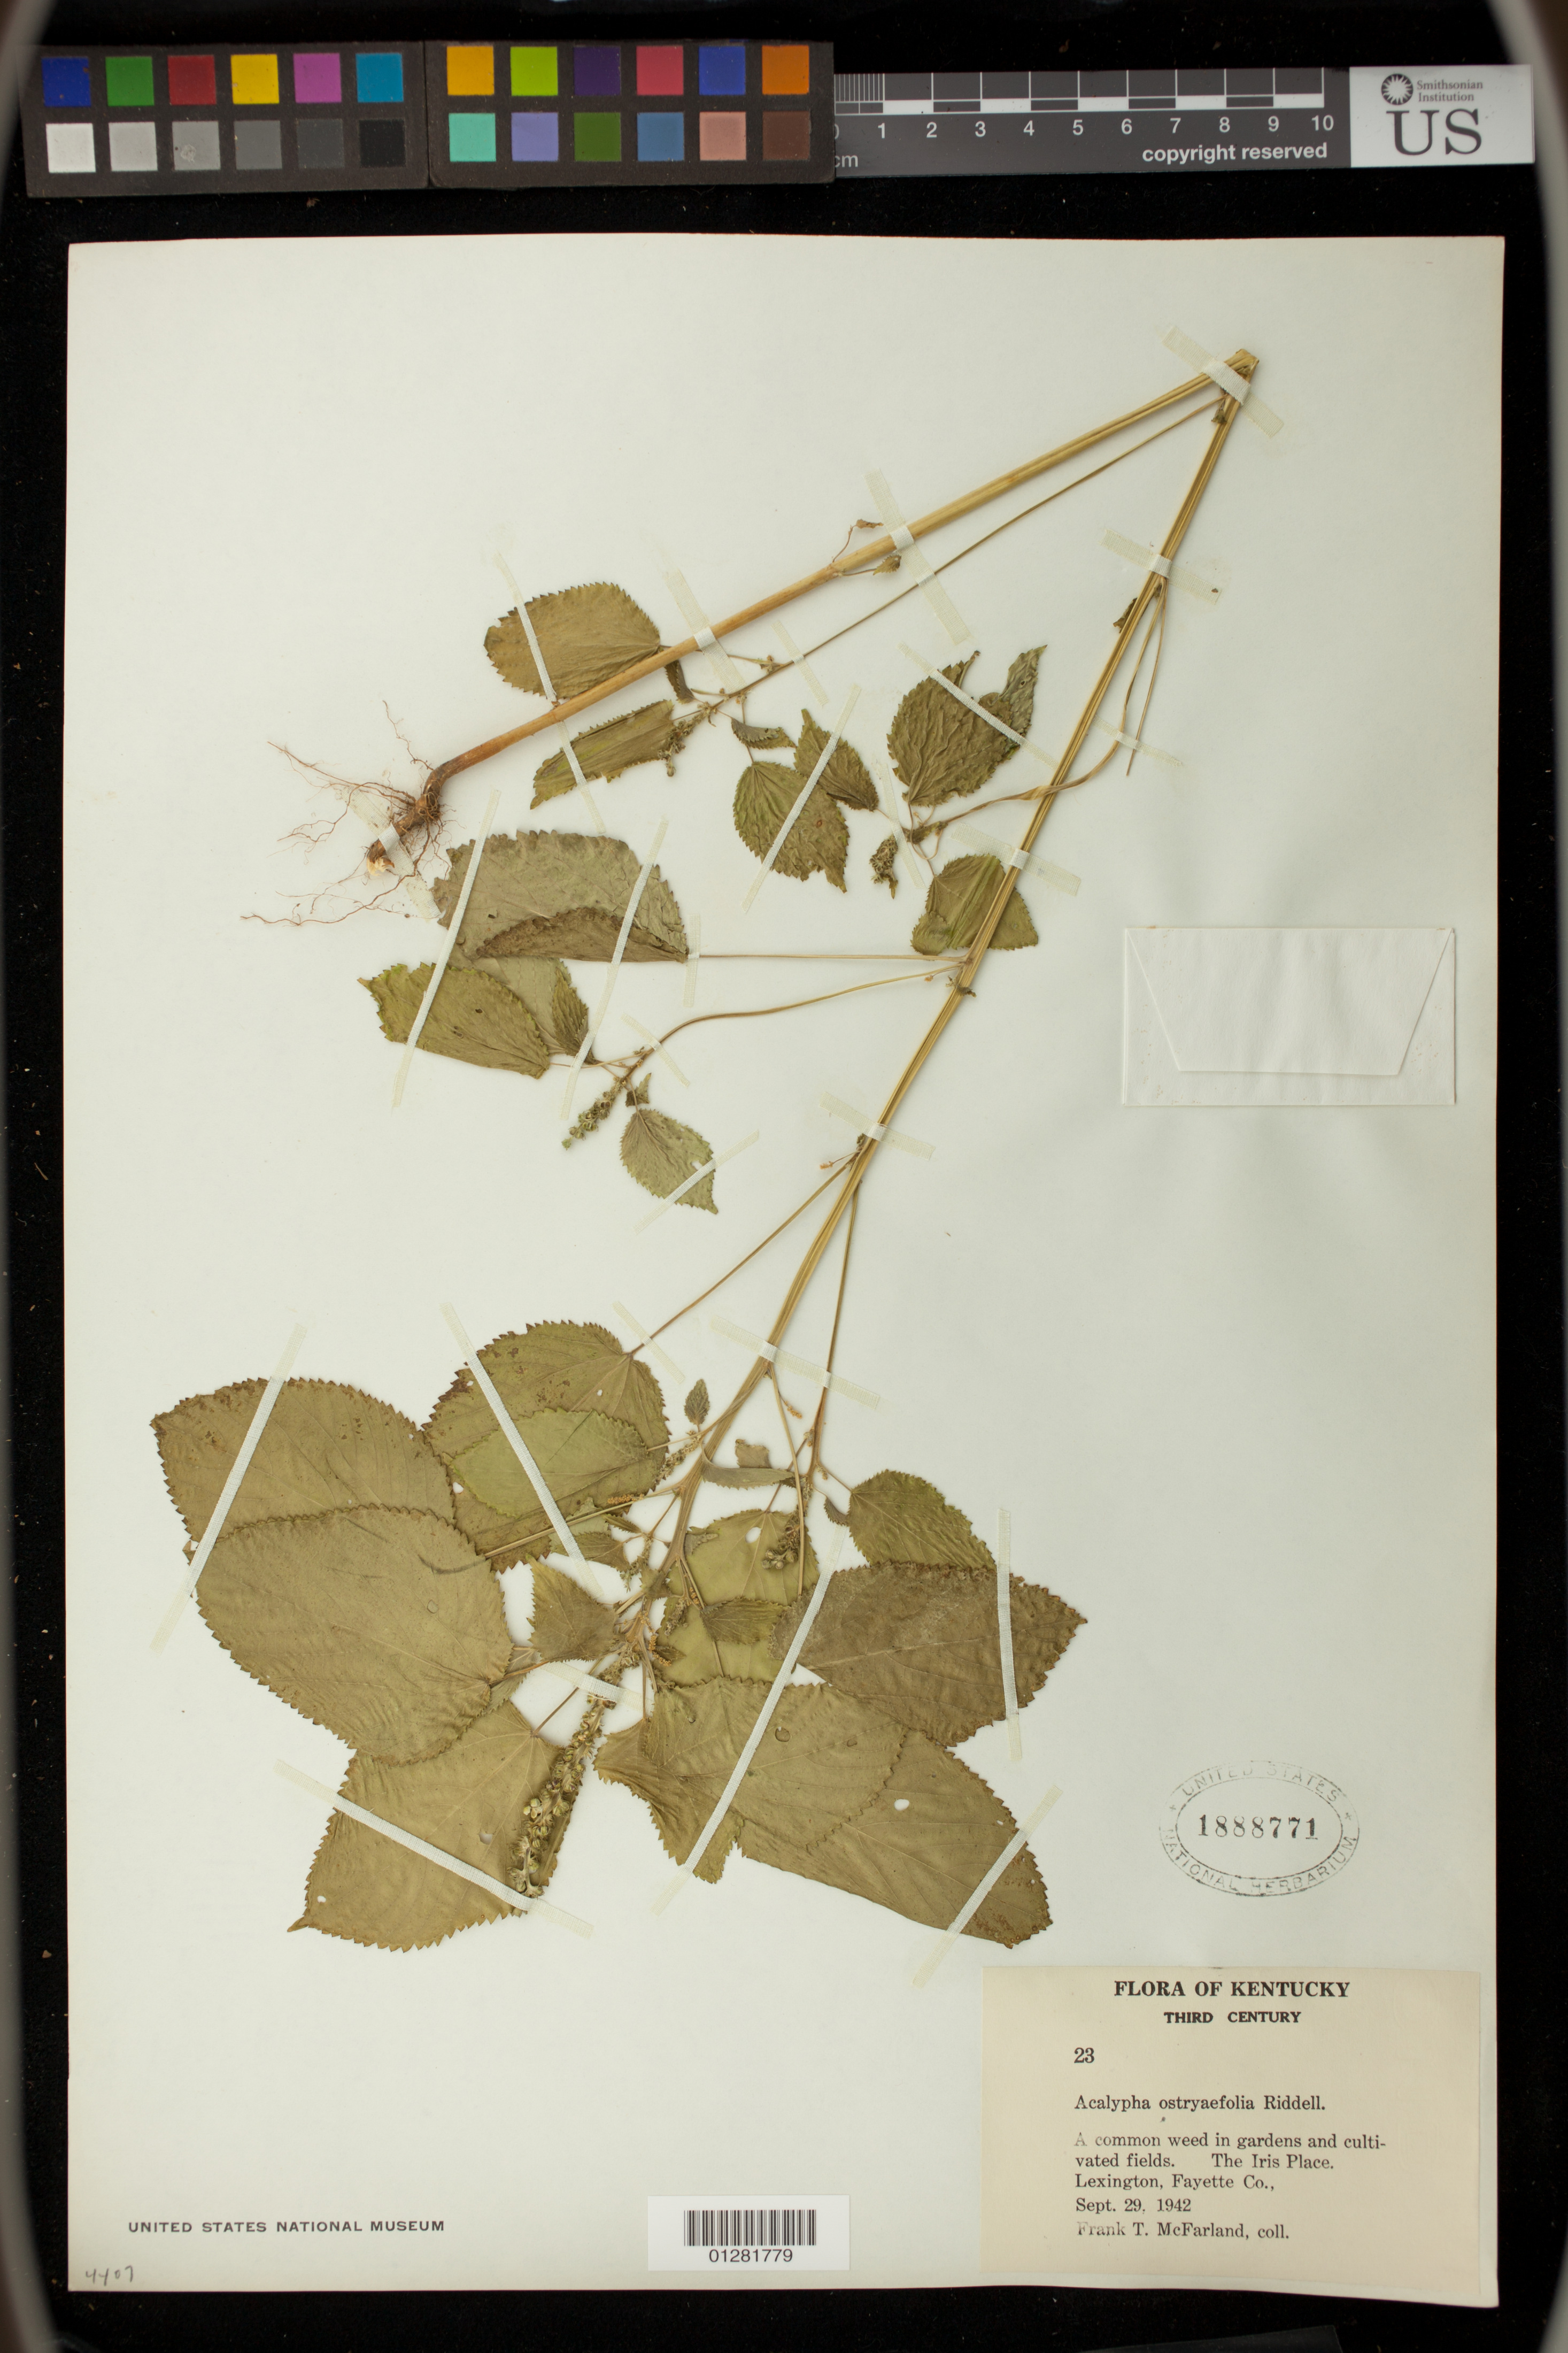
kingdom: Plantae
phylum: Tracheophyta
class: Magnoliopsida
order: Malpighiales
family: Euphorbiaceae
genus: Acalypha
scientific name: Acalypha ostryifolia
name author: Ridd.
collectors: F. McFarland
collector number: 23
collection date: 1942-09-29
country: United States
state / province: Kentucky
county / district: Fayette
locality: Lexington, The Iris Place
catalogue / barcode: US 1888771